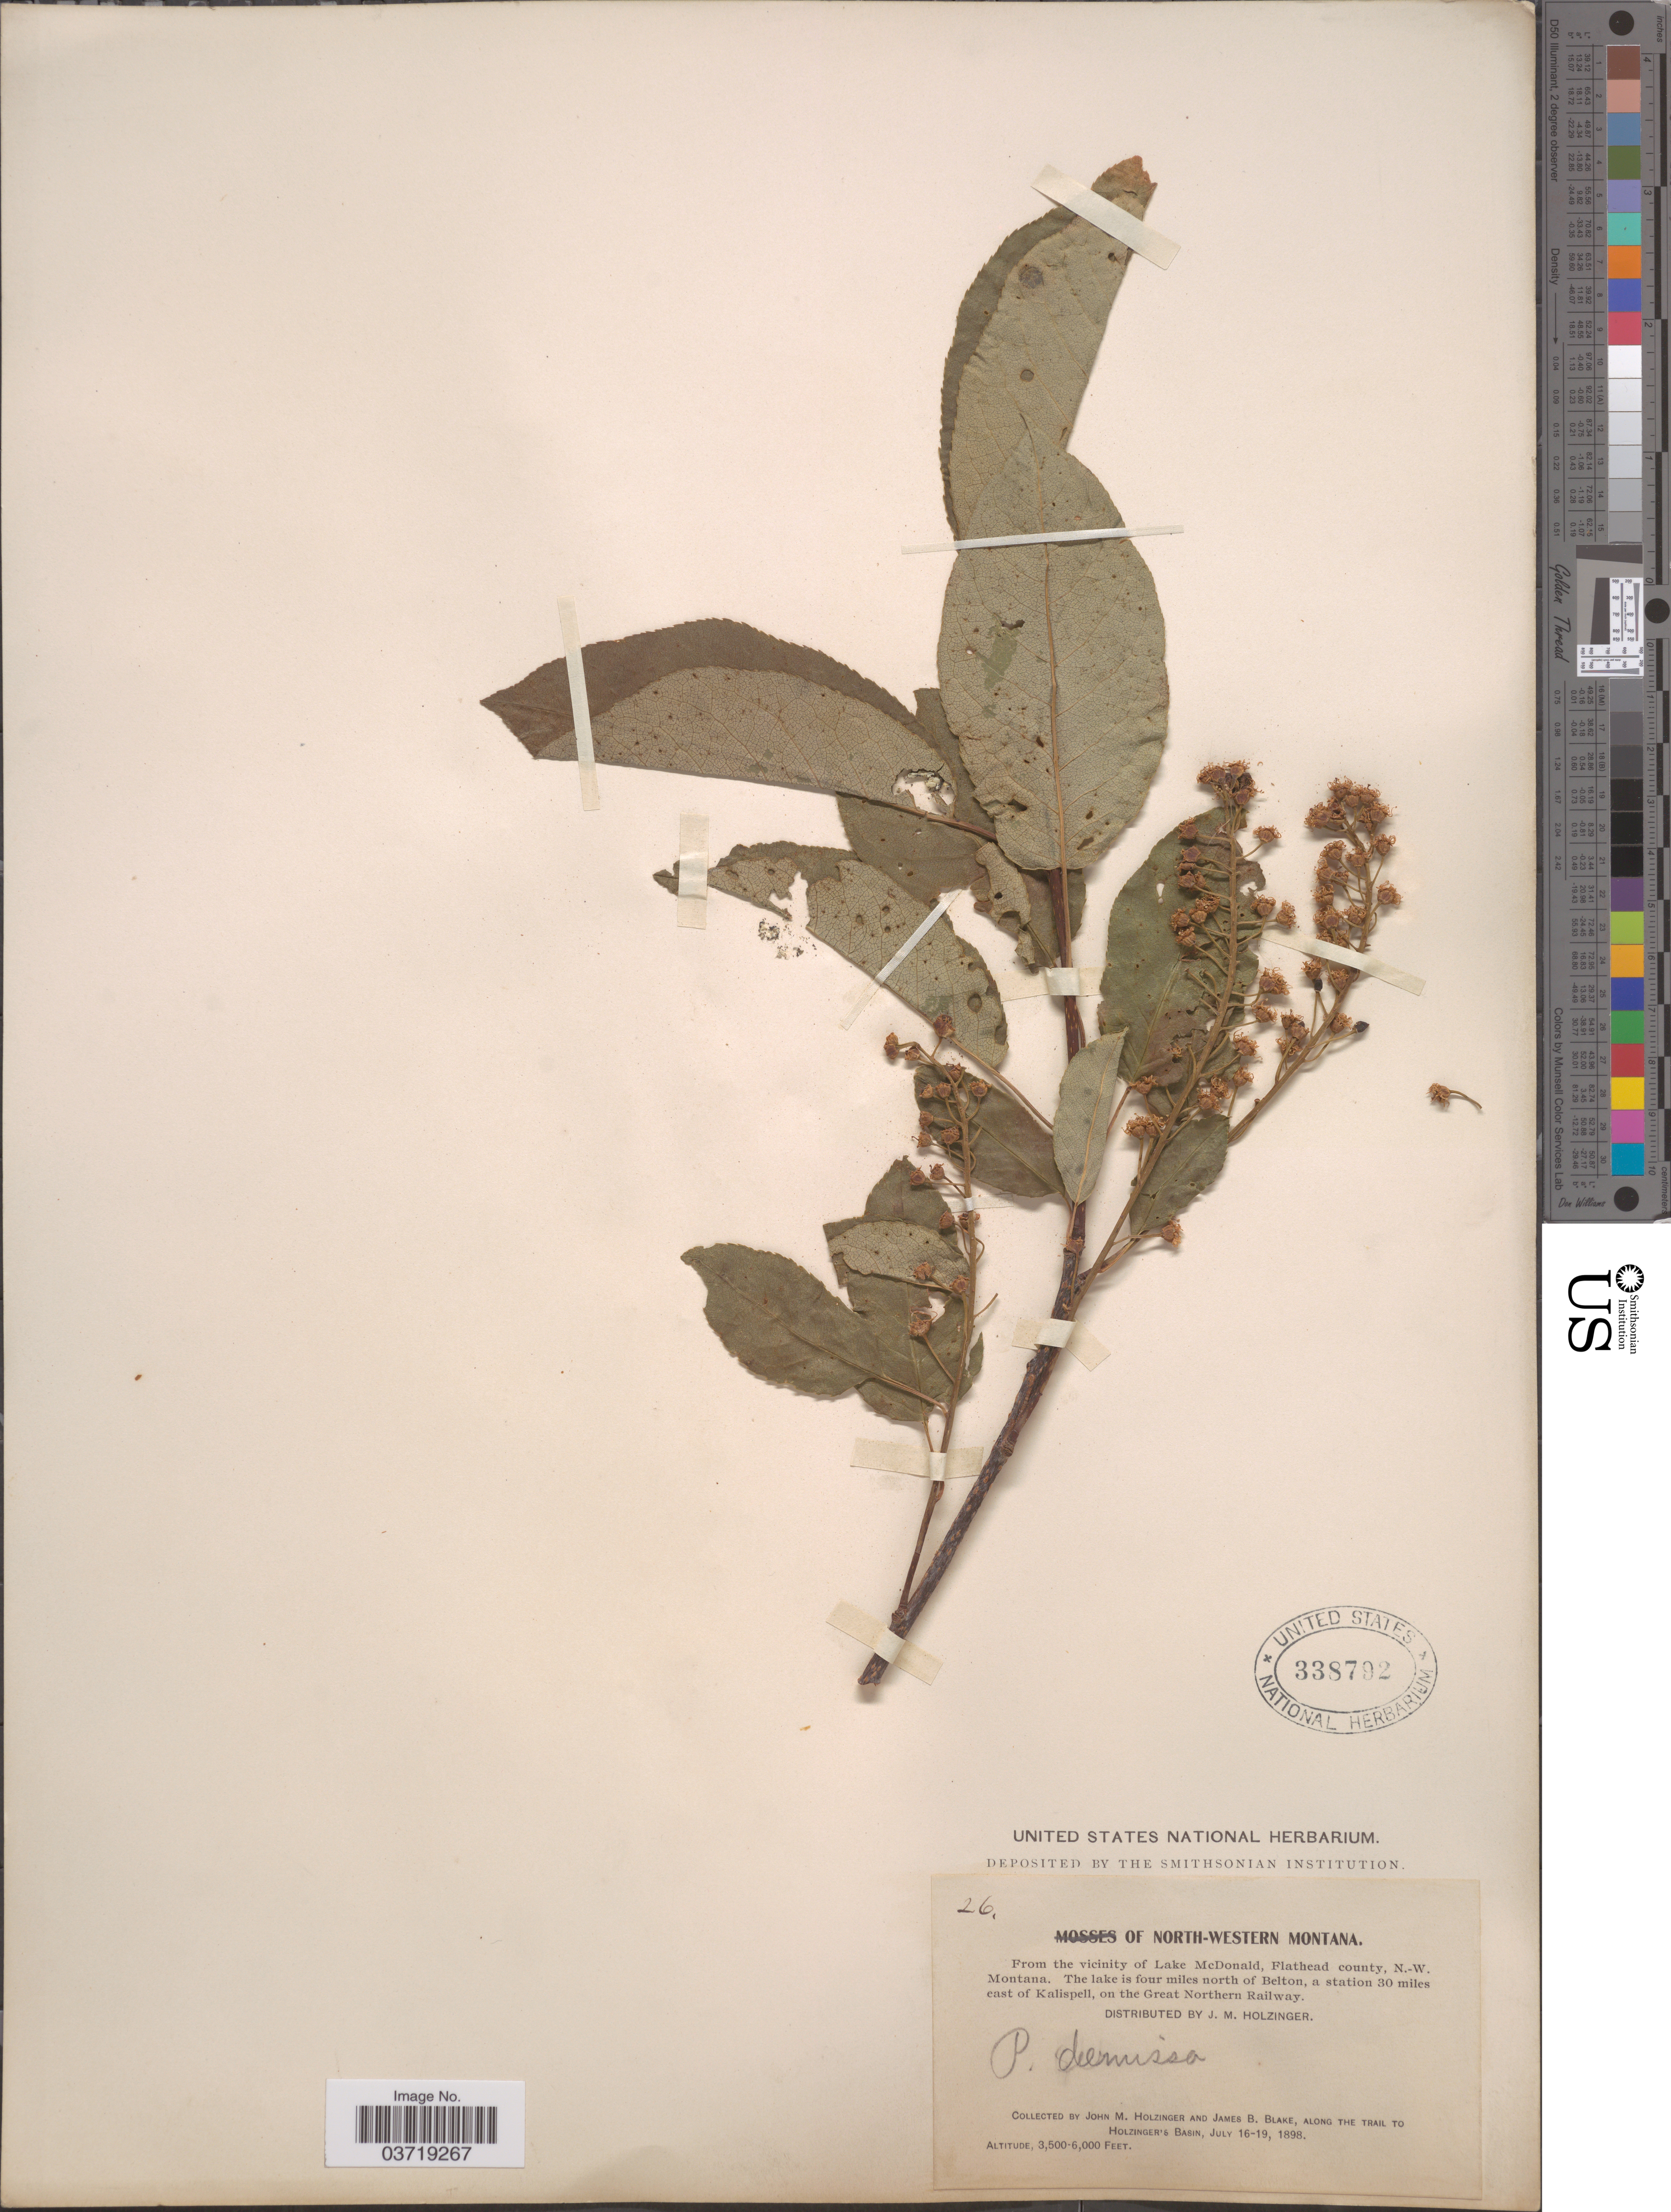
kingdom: Plantae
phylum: Tracheophyta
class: Magnoliopsida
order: Rosales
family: Rosaceae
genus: Prunus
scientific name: Prunus virginiana var. demissa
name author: (Nutt.) Torr.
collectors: J. M. Holzinger & J. B. Blake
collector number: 26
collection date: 1898-07-16/1898-07-19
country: United States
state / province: Montana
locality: North-Western Montana. From the vicinity of Lake McDonald, Flathead county, N.-W. Montana. The lake is four miles north of Belton, a station 30 miles east of Kalispell, on the Great Northern Railway. Along the trail to Holzinger's Basin.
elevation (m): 1067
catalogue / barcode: US 338792